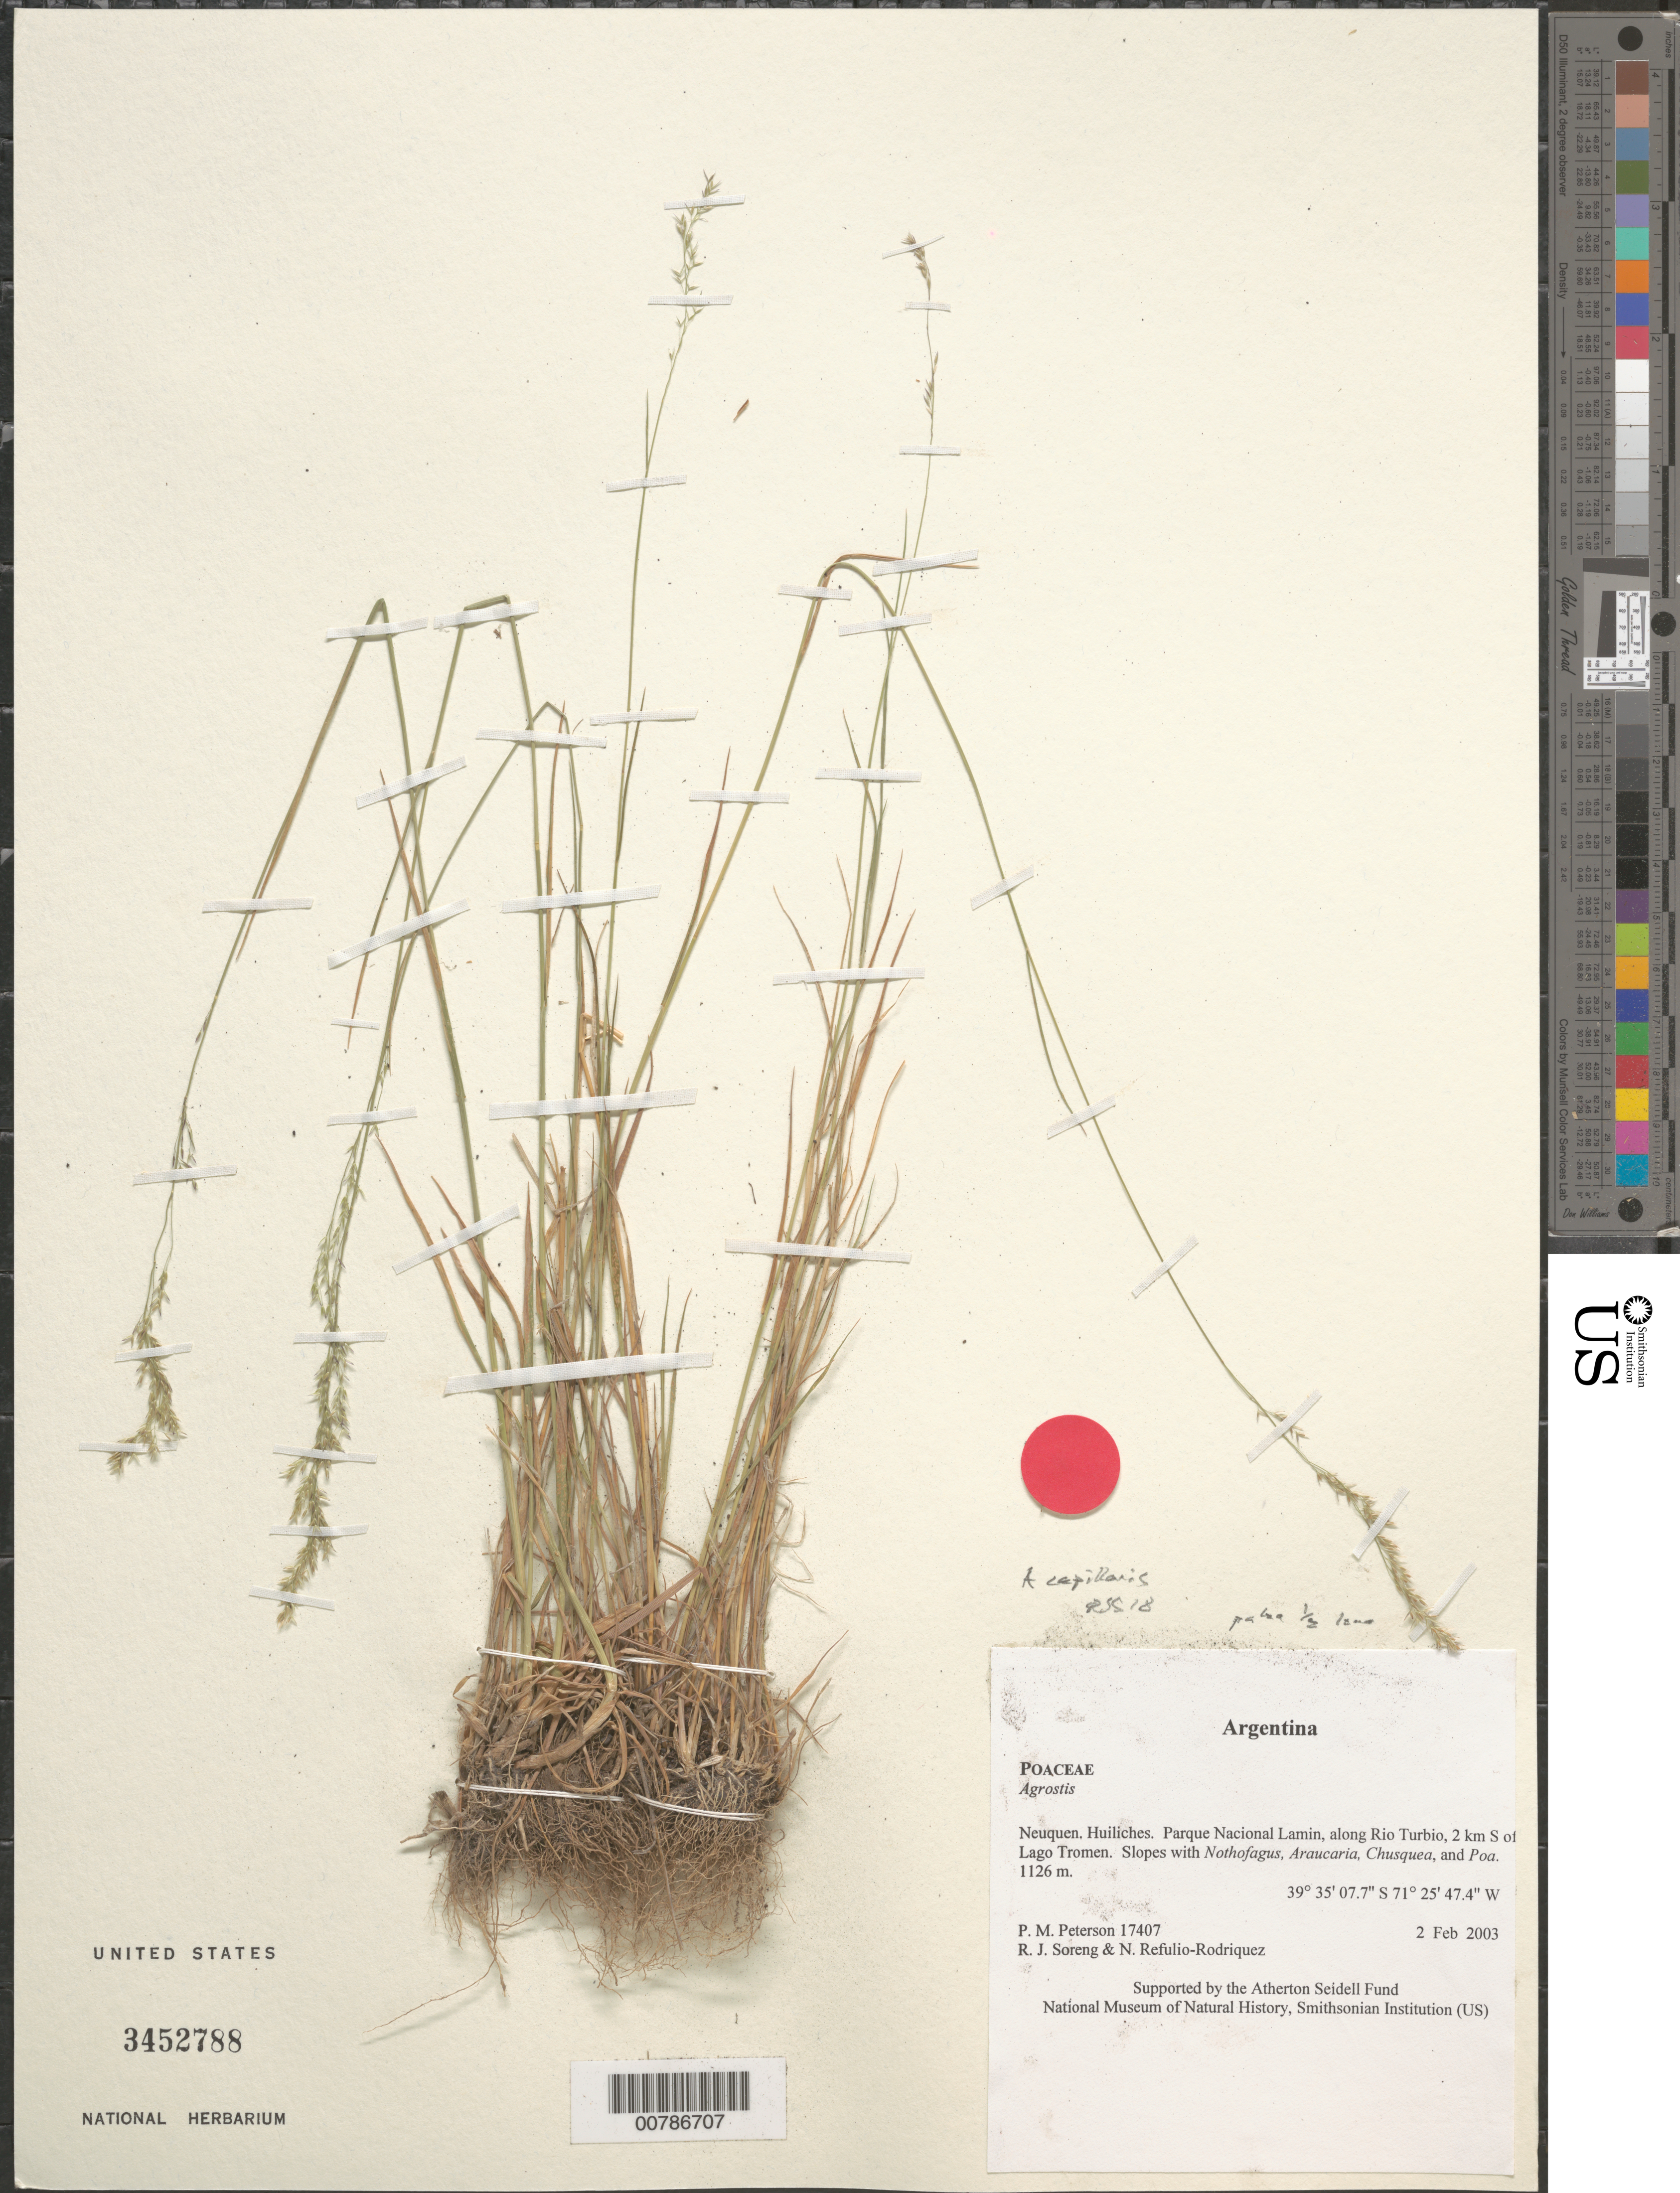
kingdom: Plantae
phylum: Tracheophyta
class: Liliopsida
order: Poales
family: Poaceae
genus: Agrostis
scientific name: Agrostis capillaris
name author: L.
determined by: Soreng, Robert J., Research Associate (BOT), Smithsonian Institution - National Museum of Natural History (UNITED STATES)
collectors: P. M. Peterson, R. J. Soreng & N. Refulio-Rodríguez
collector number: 17407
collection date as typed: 02 Feb 2003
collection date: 2003-02-02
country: Argentina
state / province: Neuquen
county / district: Huiliches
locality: Parque Nacional Lamin, along Rio Turbio, 2 km S of Lago Tromen. Slopes with Nothofagus, Araucaria, Chusquea, and Poa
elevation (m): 1126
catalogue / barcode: US 3452788